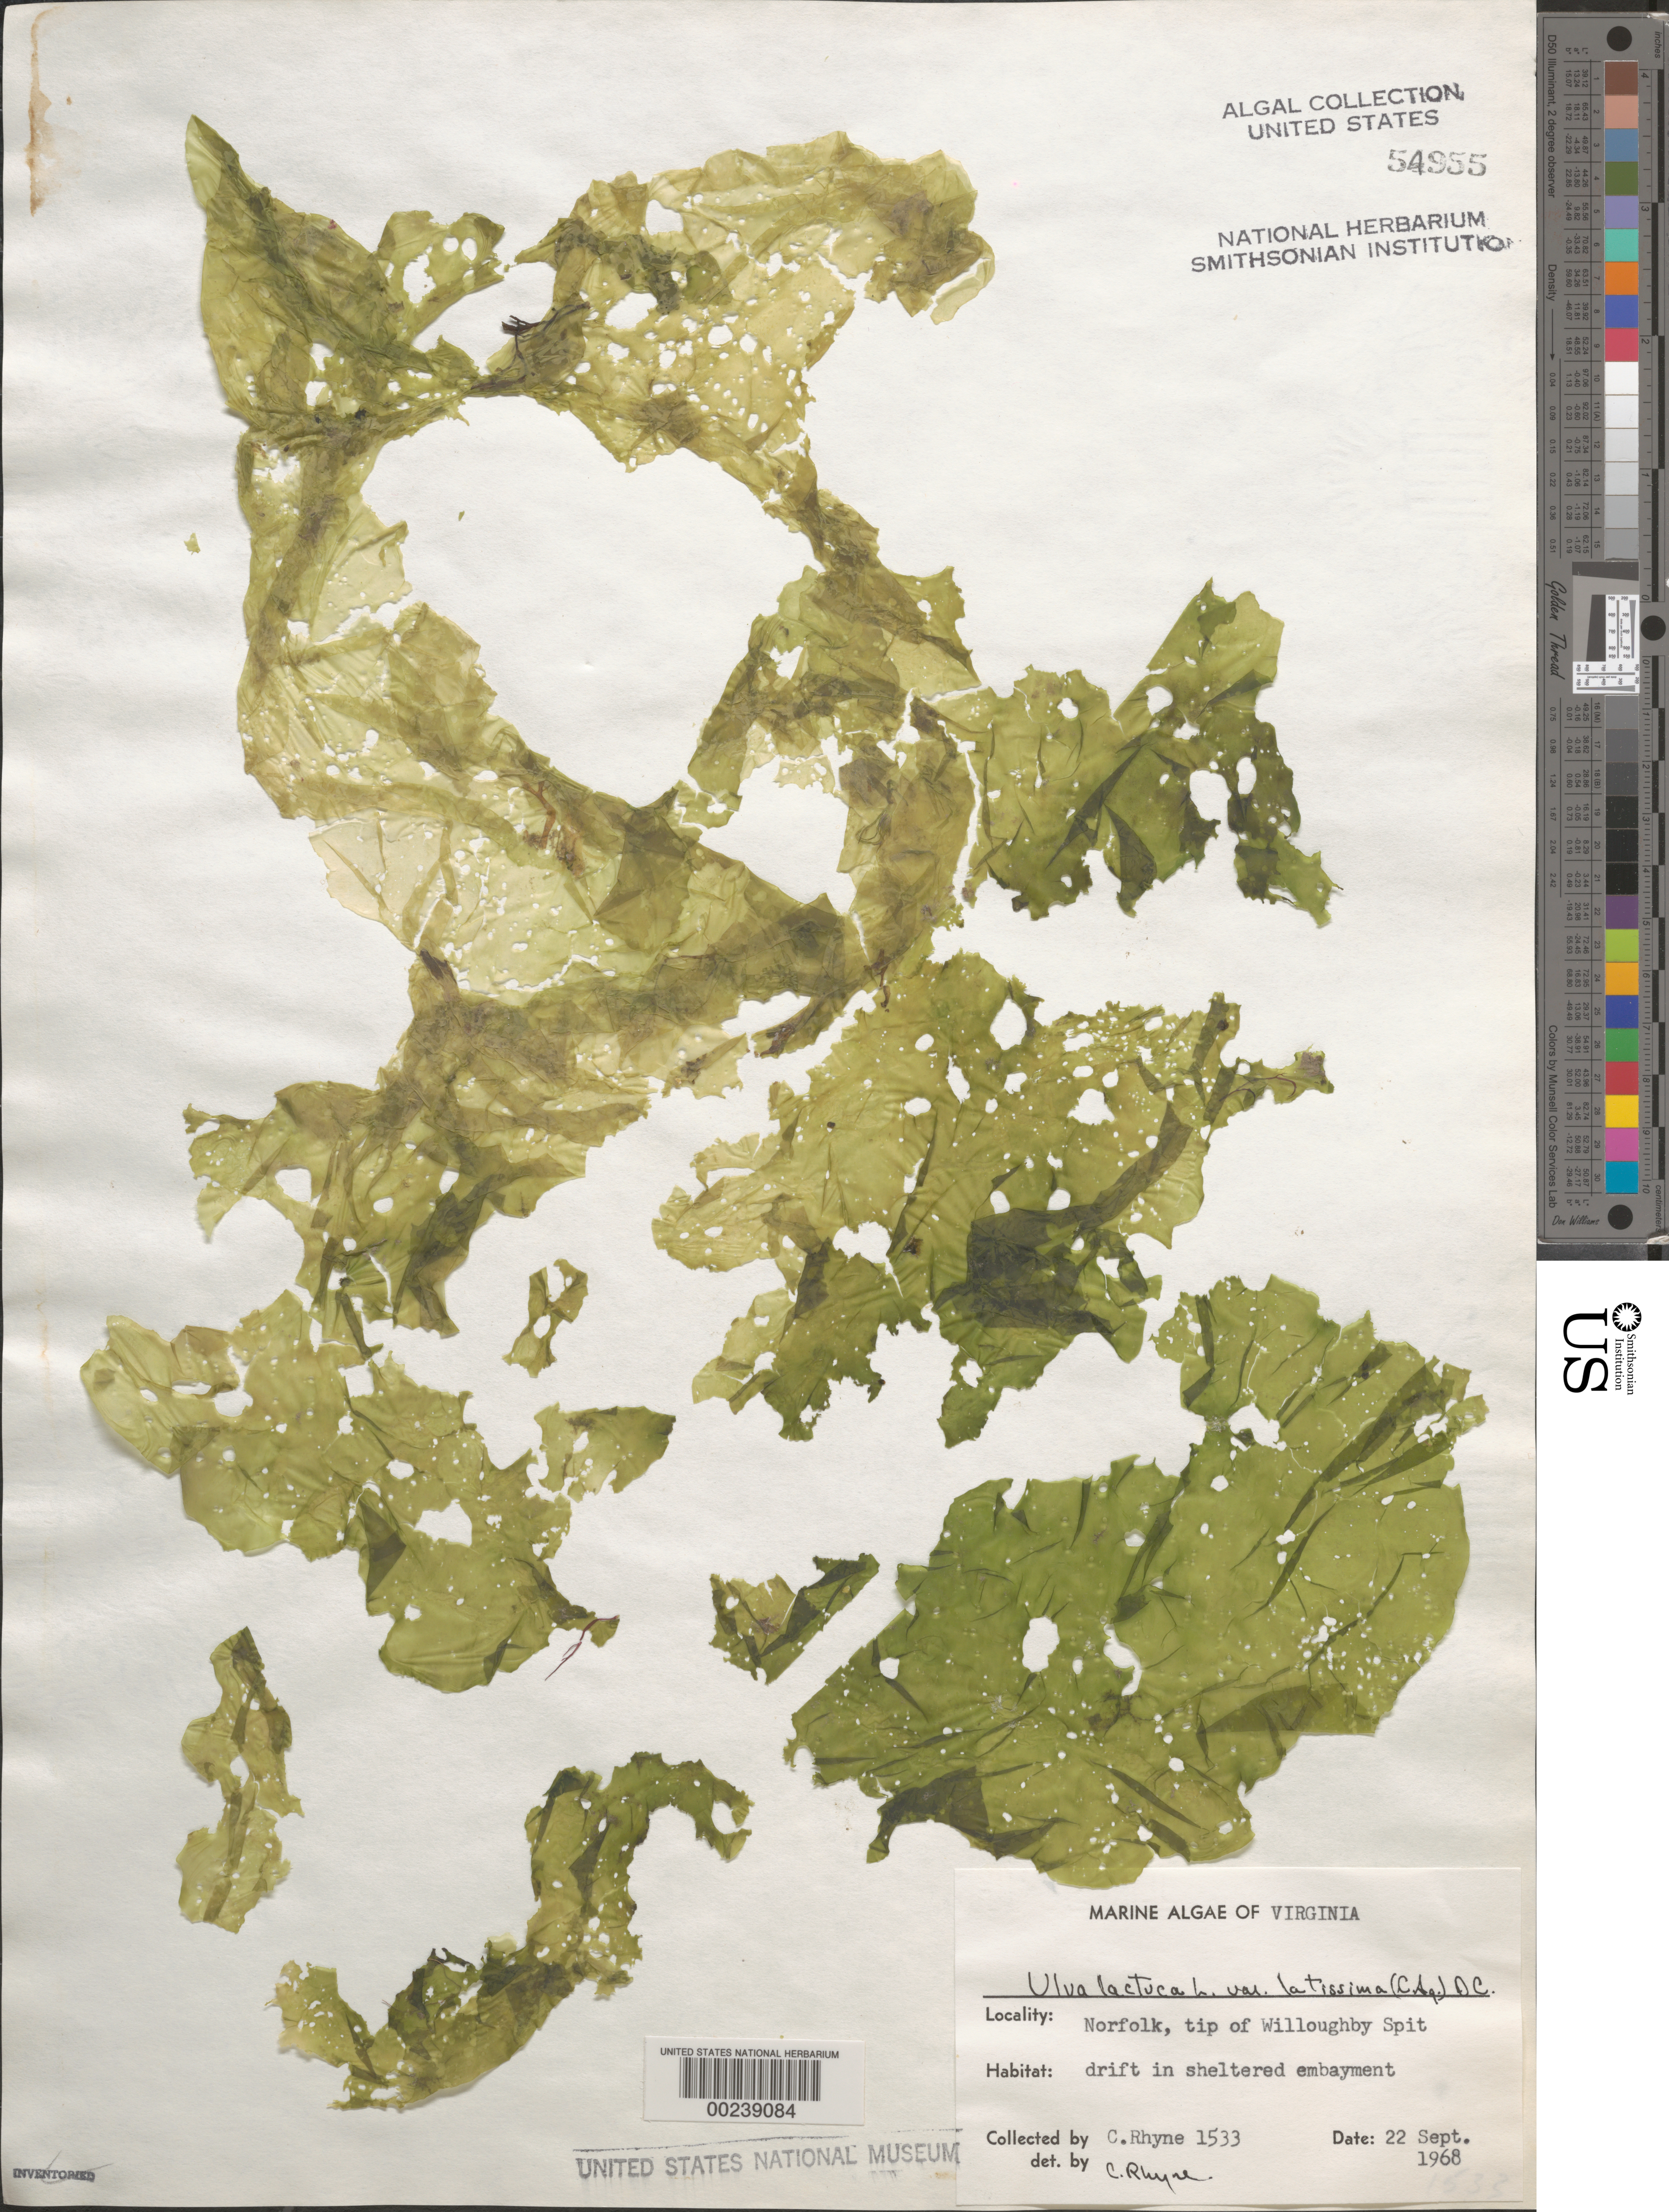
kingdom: Plantae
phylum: Chlorophyta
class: Ulvophyceae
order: Ulvales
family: Ulvaceae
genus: Ulva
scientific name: Ulva lactuca var. latissima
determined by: Rhyne, C. F.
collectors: C. Rhyne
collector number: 1533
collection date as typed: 22 Sep 1968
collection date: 1968-09-22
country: United States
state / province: Virginia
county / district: City of Norfolk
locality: Norfolk, Willoughby Spit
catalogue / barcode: US 54955